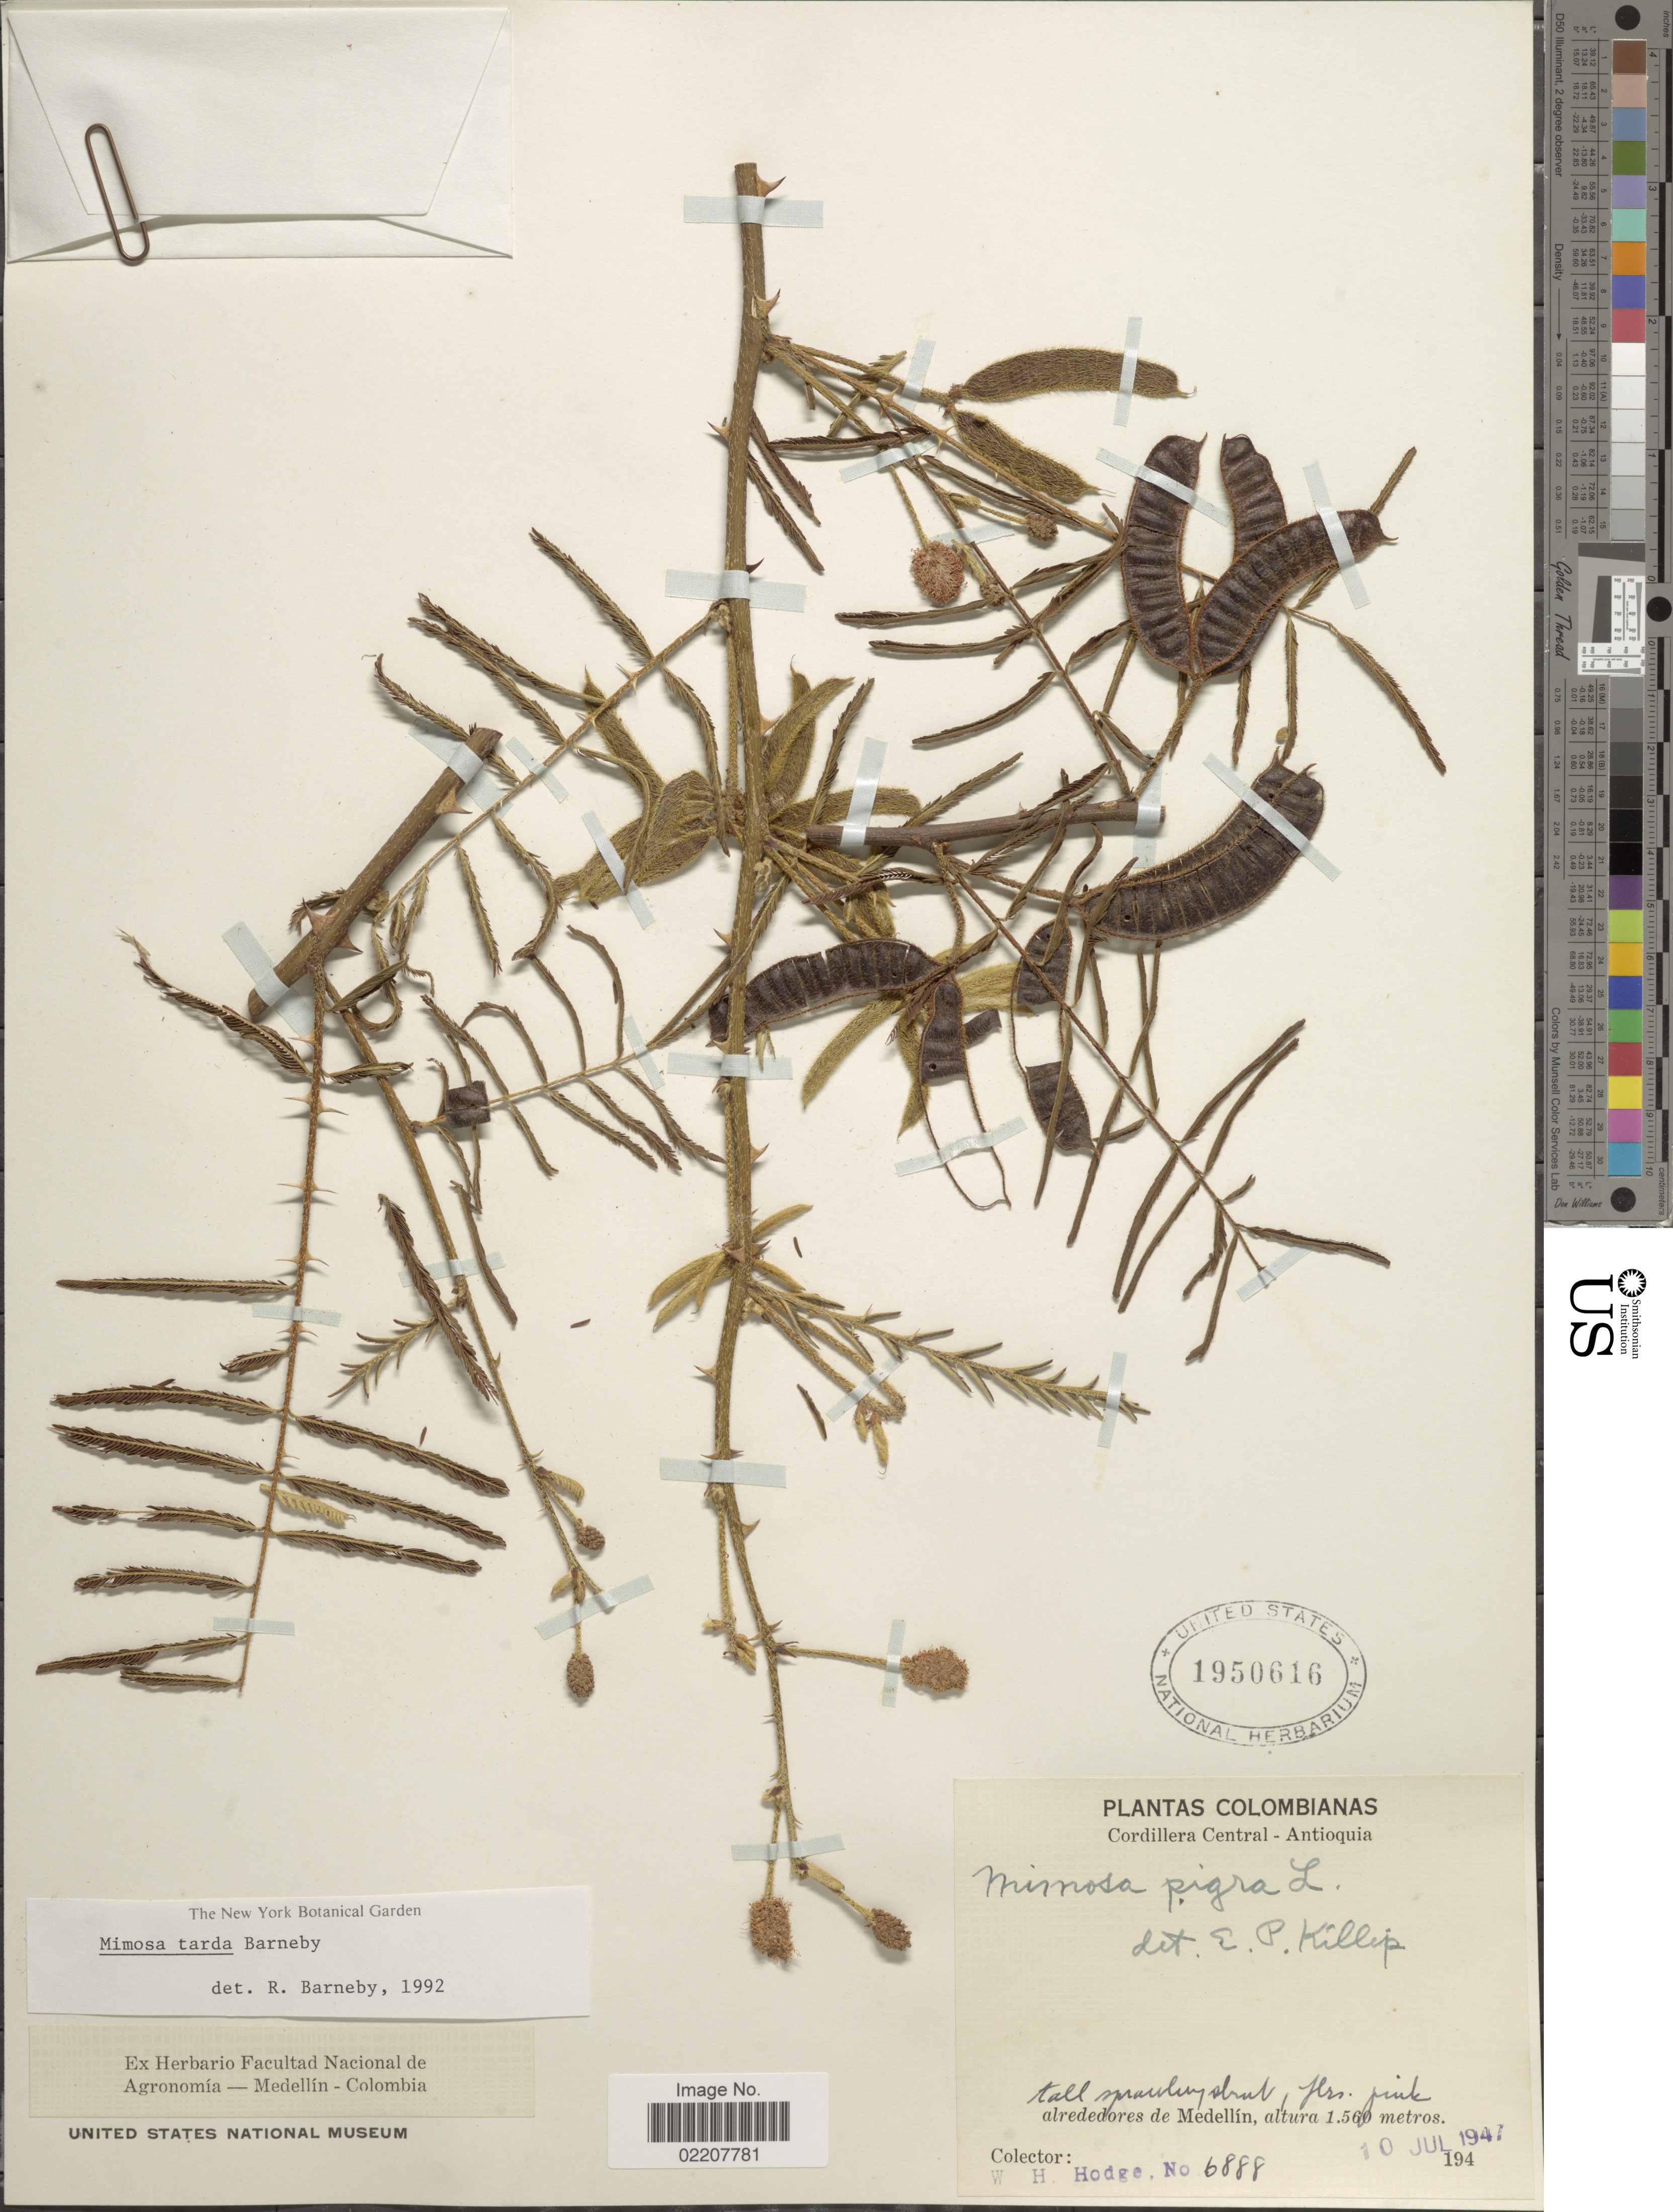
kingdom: Plantae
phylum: Tracheophyta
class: Magnoliopsida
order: Fabales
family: Fabaceae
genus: Mimosa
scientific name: Mimosa tarda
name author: Barneby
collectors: W. Hodge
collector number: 6888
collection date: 1947-07-10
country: Colombia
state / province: Antioquia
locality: Cordillera Central, alrededores de Medellin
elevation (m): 1560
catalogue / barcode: US 150616